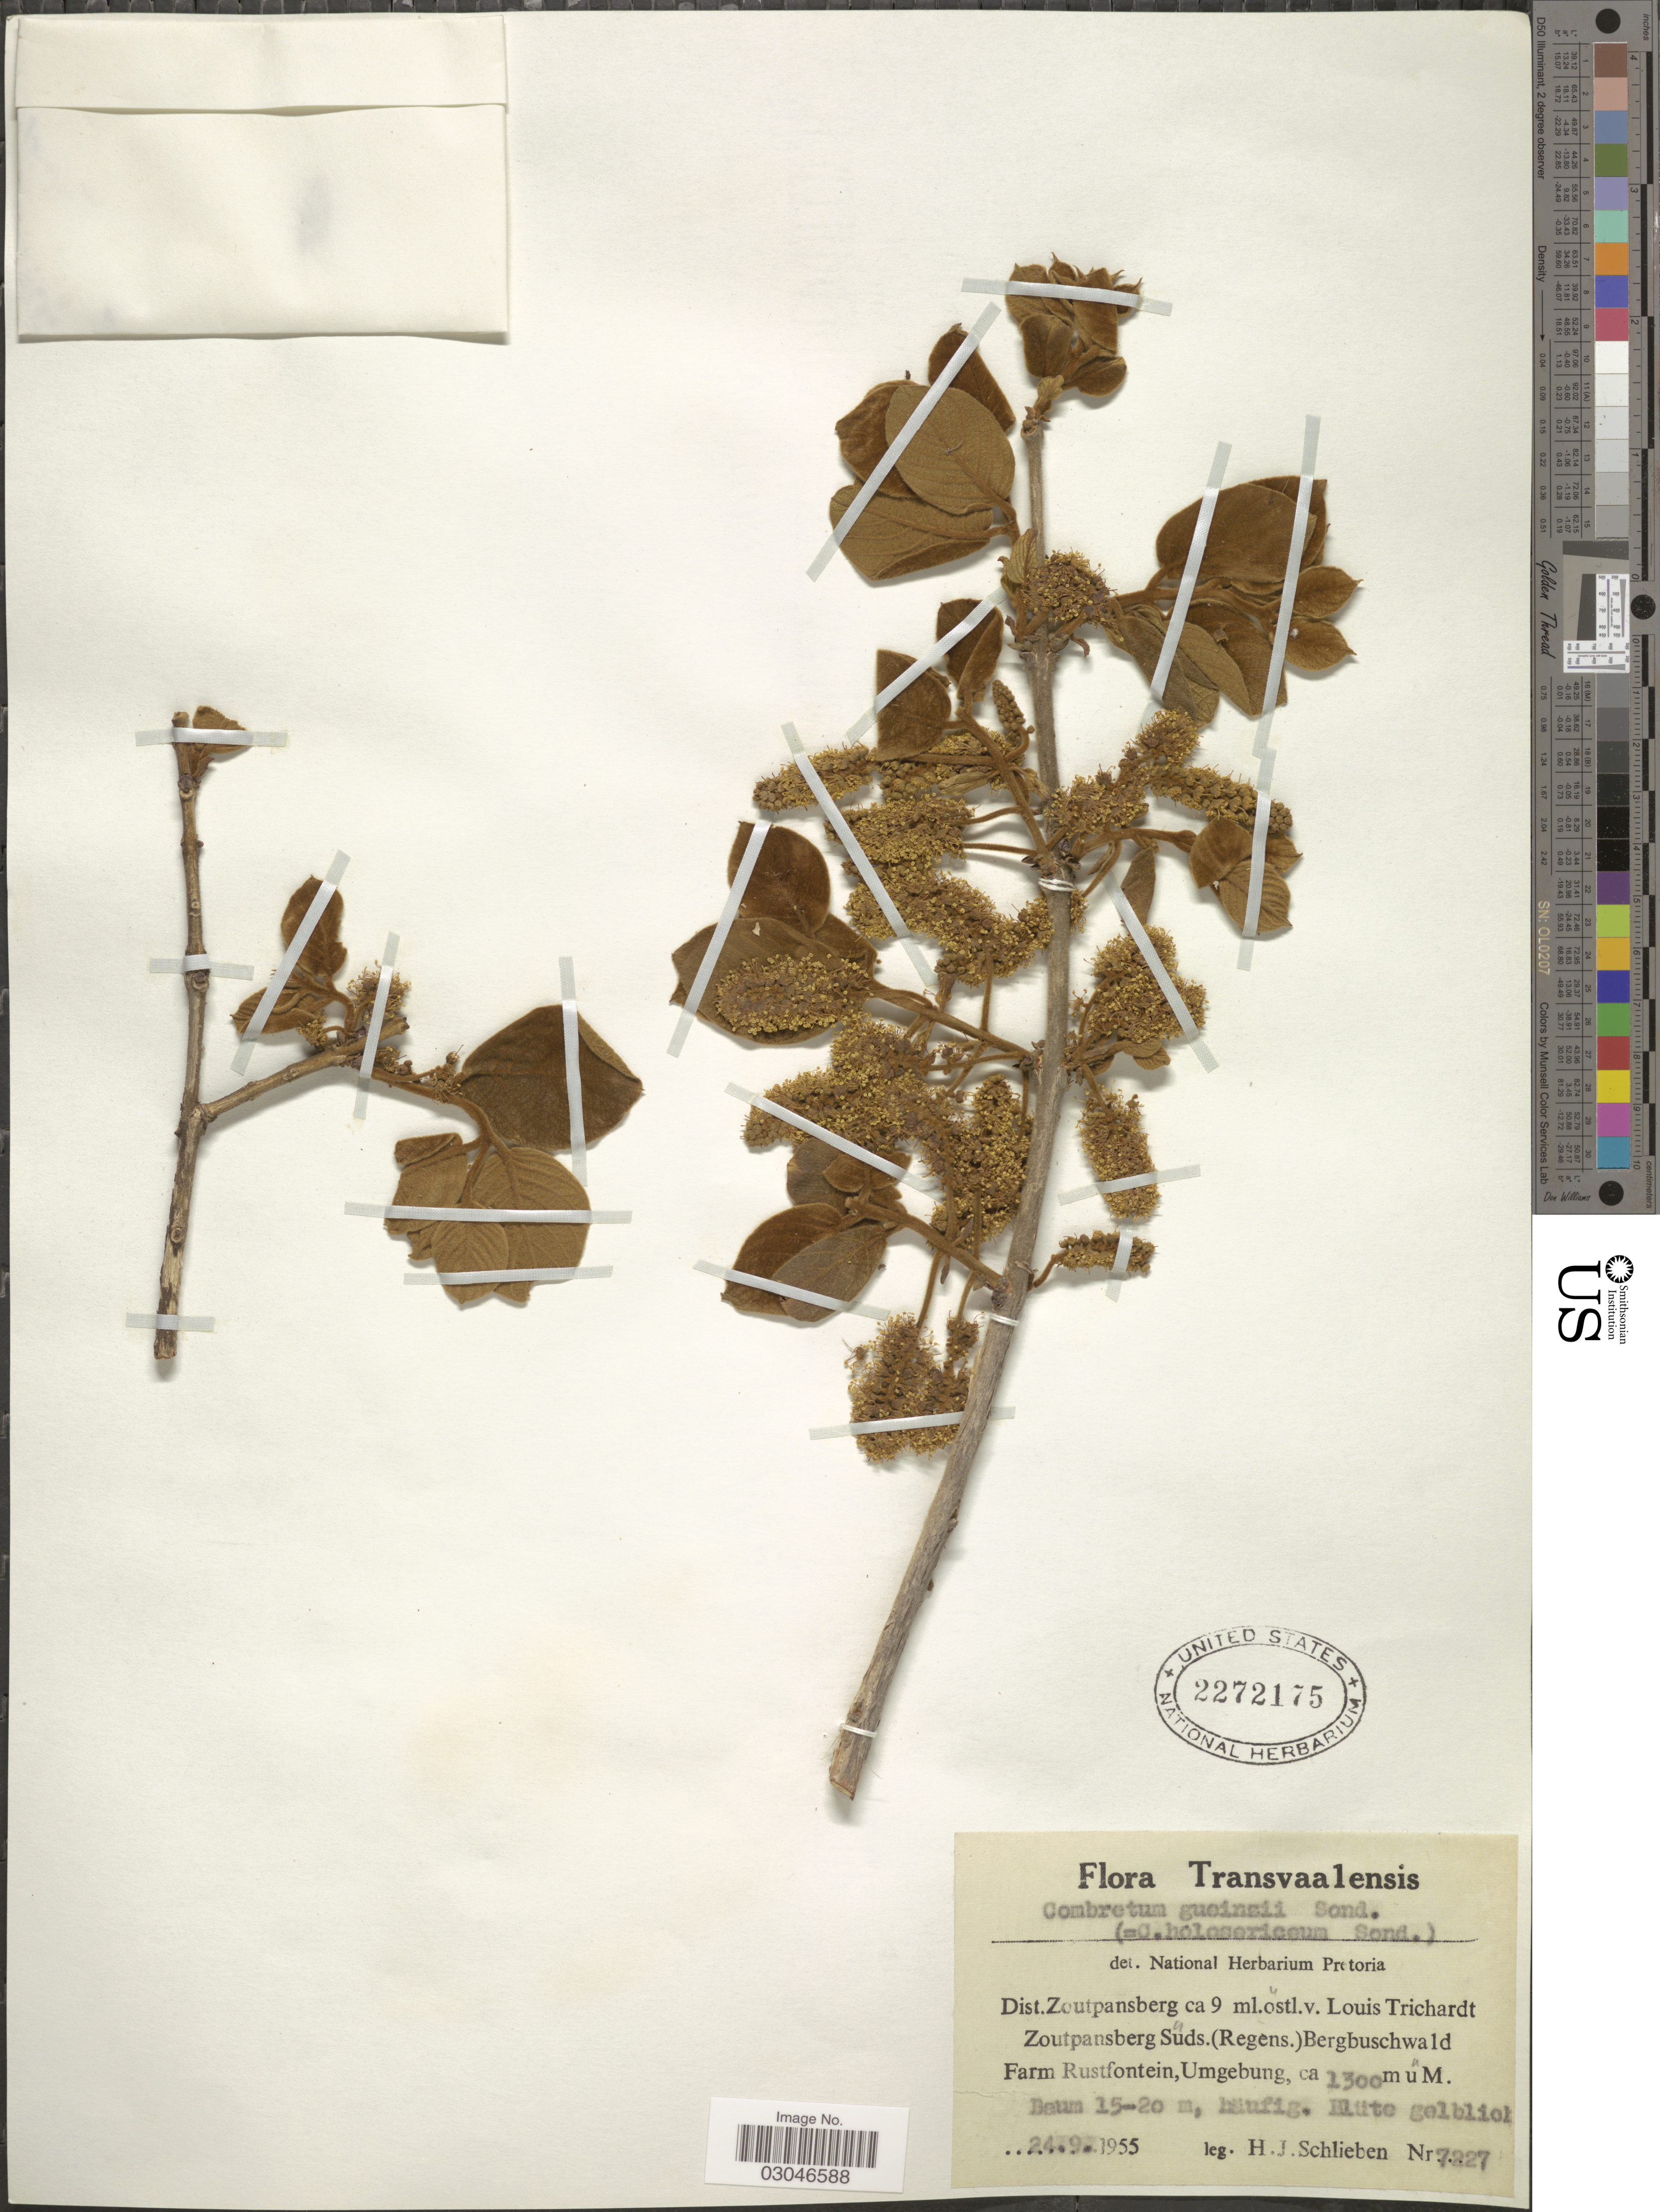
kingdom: Plantae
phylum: Tracheophyta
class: Magnoliopsida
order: Myrtales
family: Combretaceae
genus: Combretum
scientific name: Combretum gueinzii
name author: Sond.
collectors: H. J. Schlieben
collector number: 7227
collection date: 1955-09-24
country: South Africa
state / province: Limpopo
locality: Transvaalensis. Dist. Zoutpansberg ca 9 ml.östl.v. Louis Trichardt Zoutpansberg Süds.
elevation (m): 1300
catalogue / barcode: US 2272175